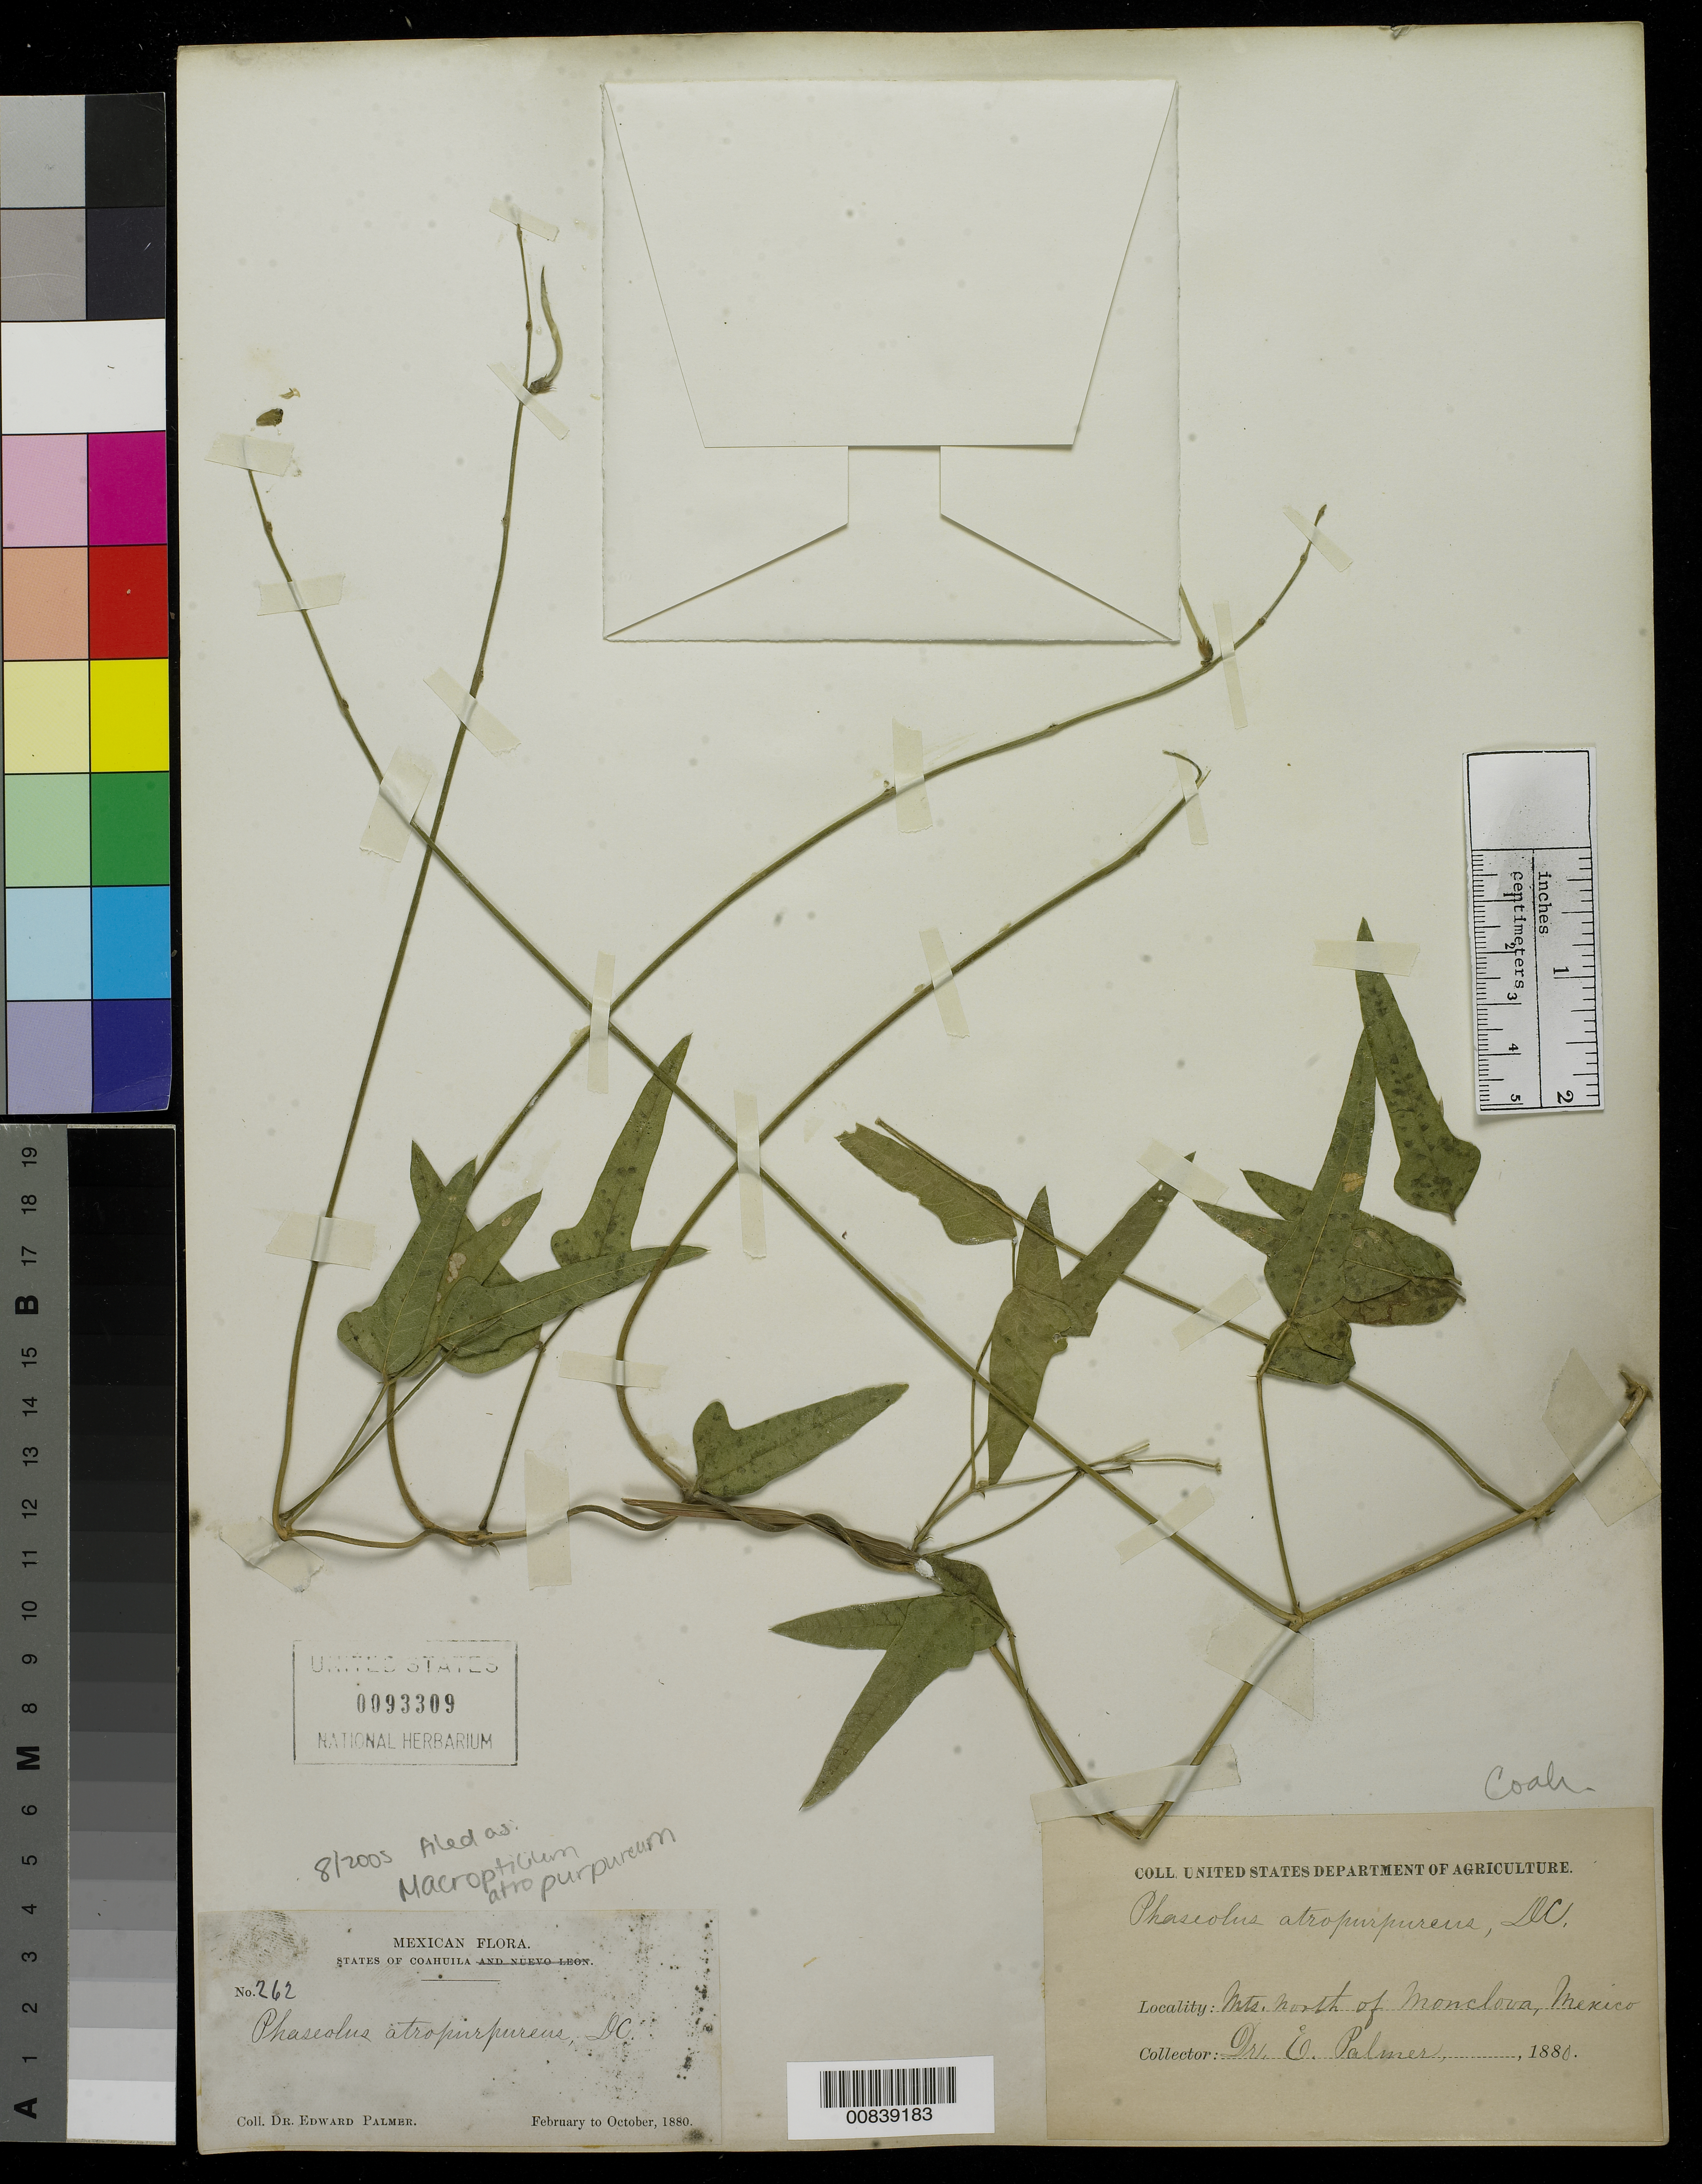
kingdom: Plantae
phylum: Tracheophyta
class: Magnoliopsida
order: Fabales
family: Fabaceae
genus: Macroptilium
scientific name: Macroptilium atropurpureum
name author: (DC.) Urb.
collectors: E. Palmer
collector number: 262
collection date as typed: Feb 1880 to -- Oct 1880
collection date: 1880-02/1880-10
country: Mexico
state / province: Coahuila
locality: Mts. north of Monclova, Coahuila.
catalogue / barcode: US 93309